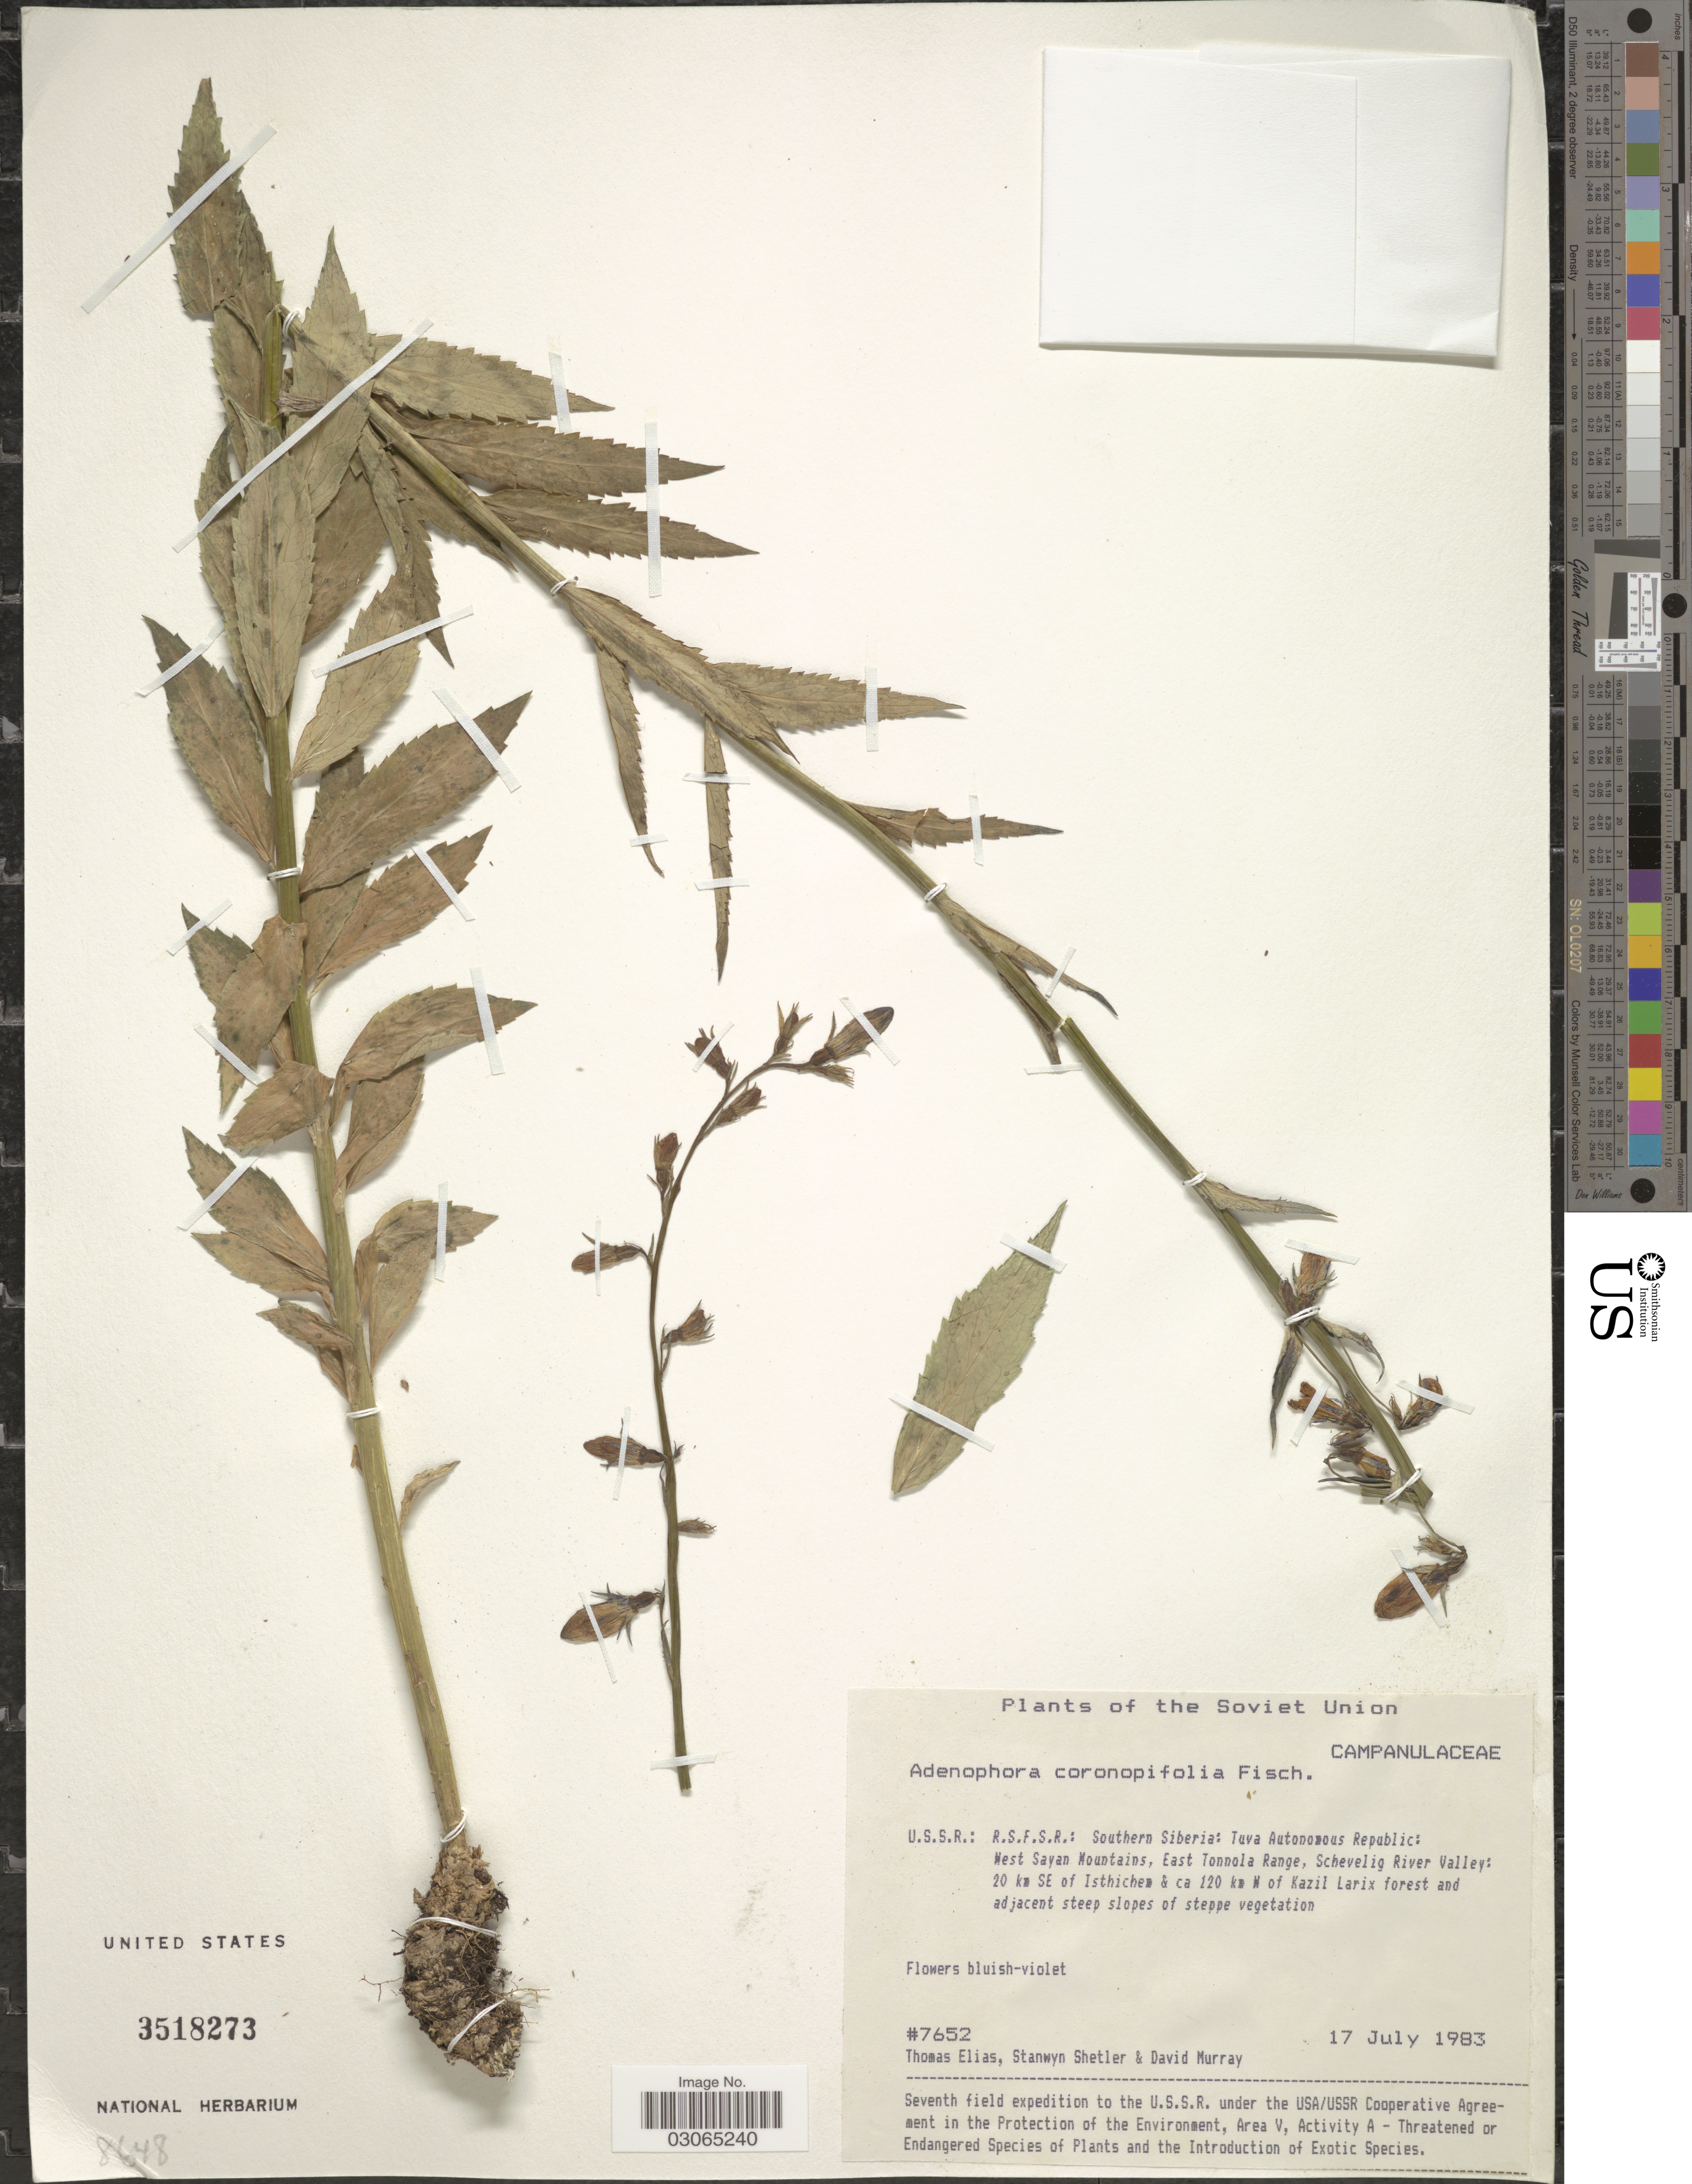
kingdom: Plantae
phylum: Tracheophyta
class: Magnoliopsida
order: Asterales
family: Campanulaceae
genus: Adenophora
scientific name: Adenophora coronopifolia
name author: Fisch.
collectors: T. S. Elias, S. Shetler & D. F. Murray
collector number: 7652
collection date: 1983-07-17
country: Russian Federation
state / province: Tuva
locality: The Soviet Union. U.S.S.R.: R.S.F.S.R.: Southern Siberia: Tuva Autonomous Republic: West Sayan Mountains, East Tonnola Range Schevelig River Valley: 20 km SE of Isthichem & ca 120 km W of Kazil Larix forest and adjacent steep slopes of steppe vegetation.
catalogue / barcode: US 3518273